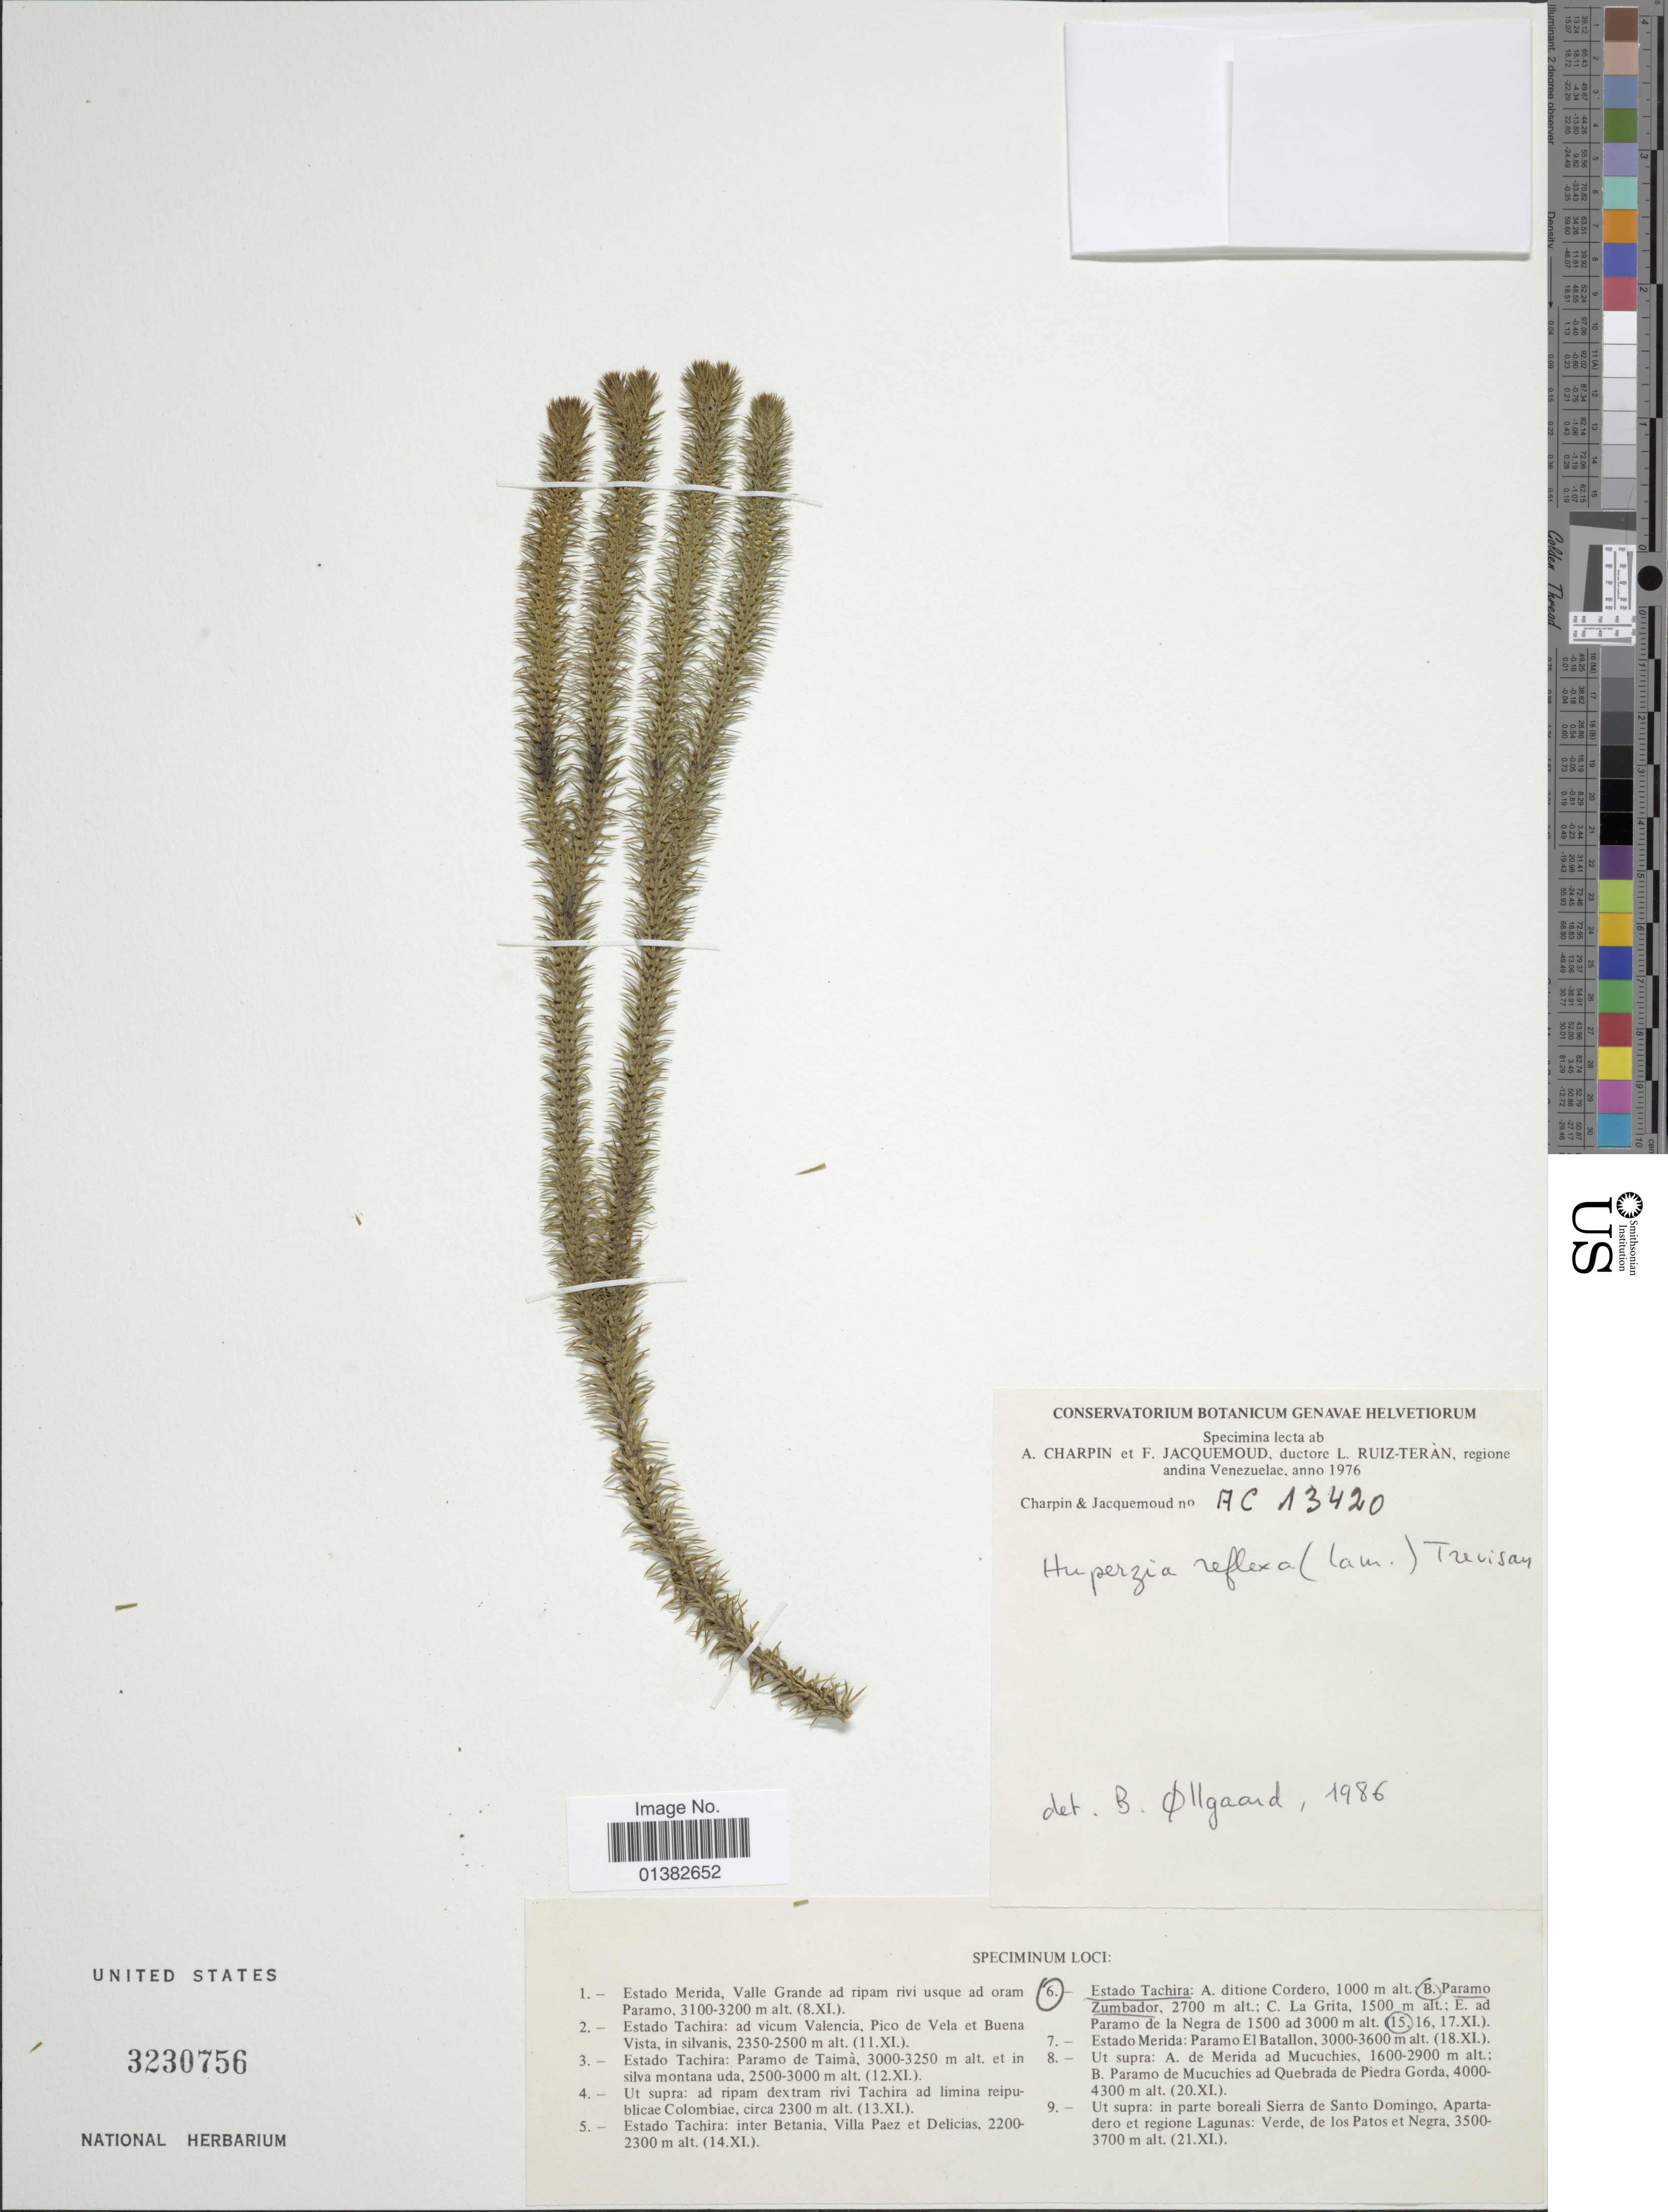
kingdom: Plantae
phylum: Tracheophyta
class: Lycopodiopsida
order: Lycopodiales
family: Lycopodiaceae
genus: Phlegmariurus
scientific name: Phlegmariurus reflexus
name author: (Lam.) B. Øllg.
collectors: A. Charpin, F. Jacquemoud & L. E. Ruíz-Terán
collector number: AC13420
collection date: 1976-11-15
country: Venezuela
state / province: Tachira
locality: Paramo Zumbador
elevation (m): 2700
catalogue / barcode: US 3230756